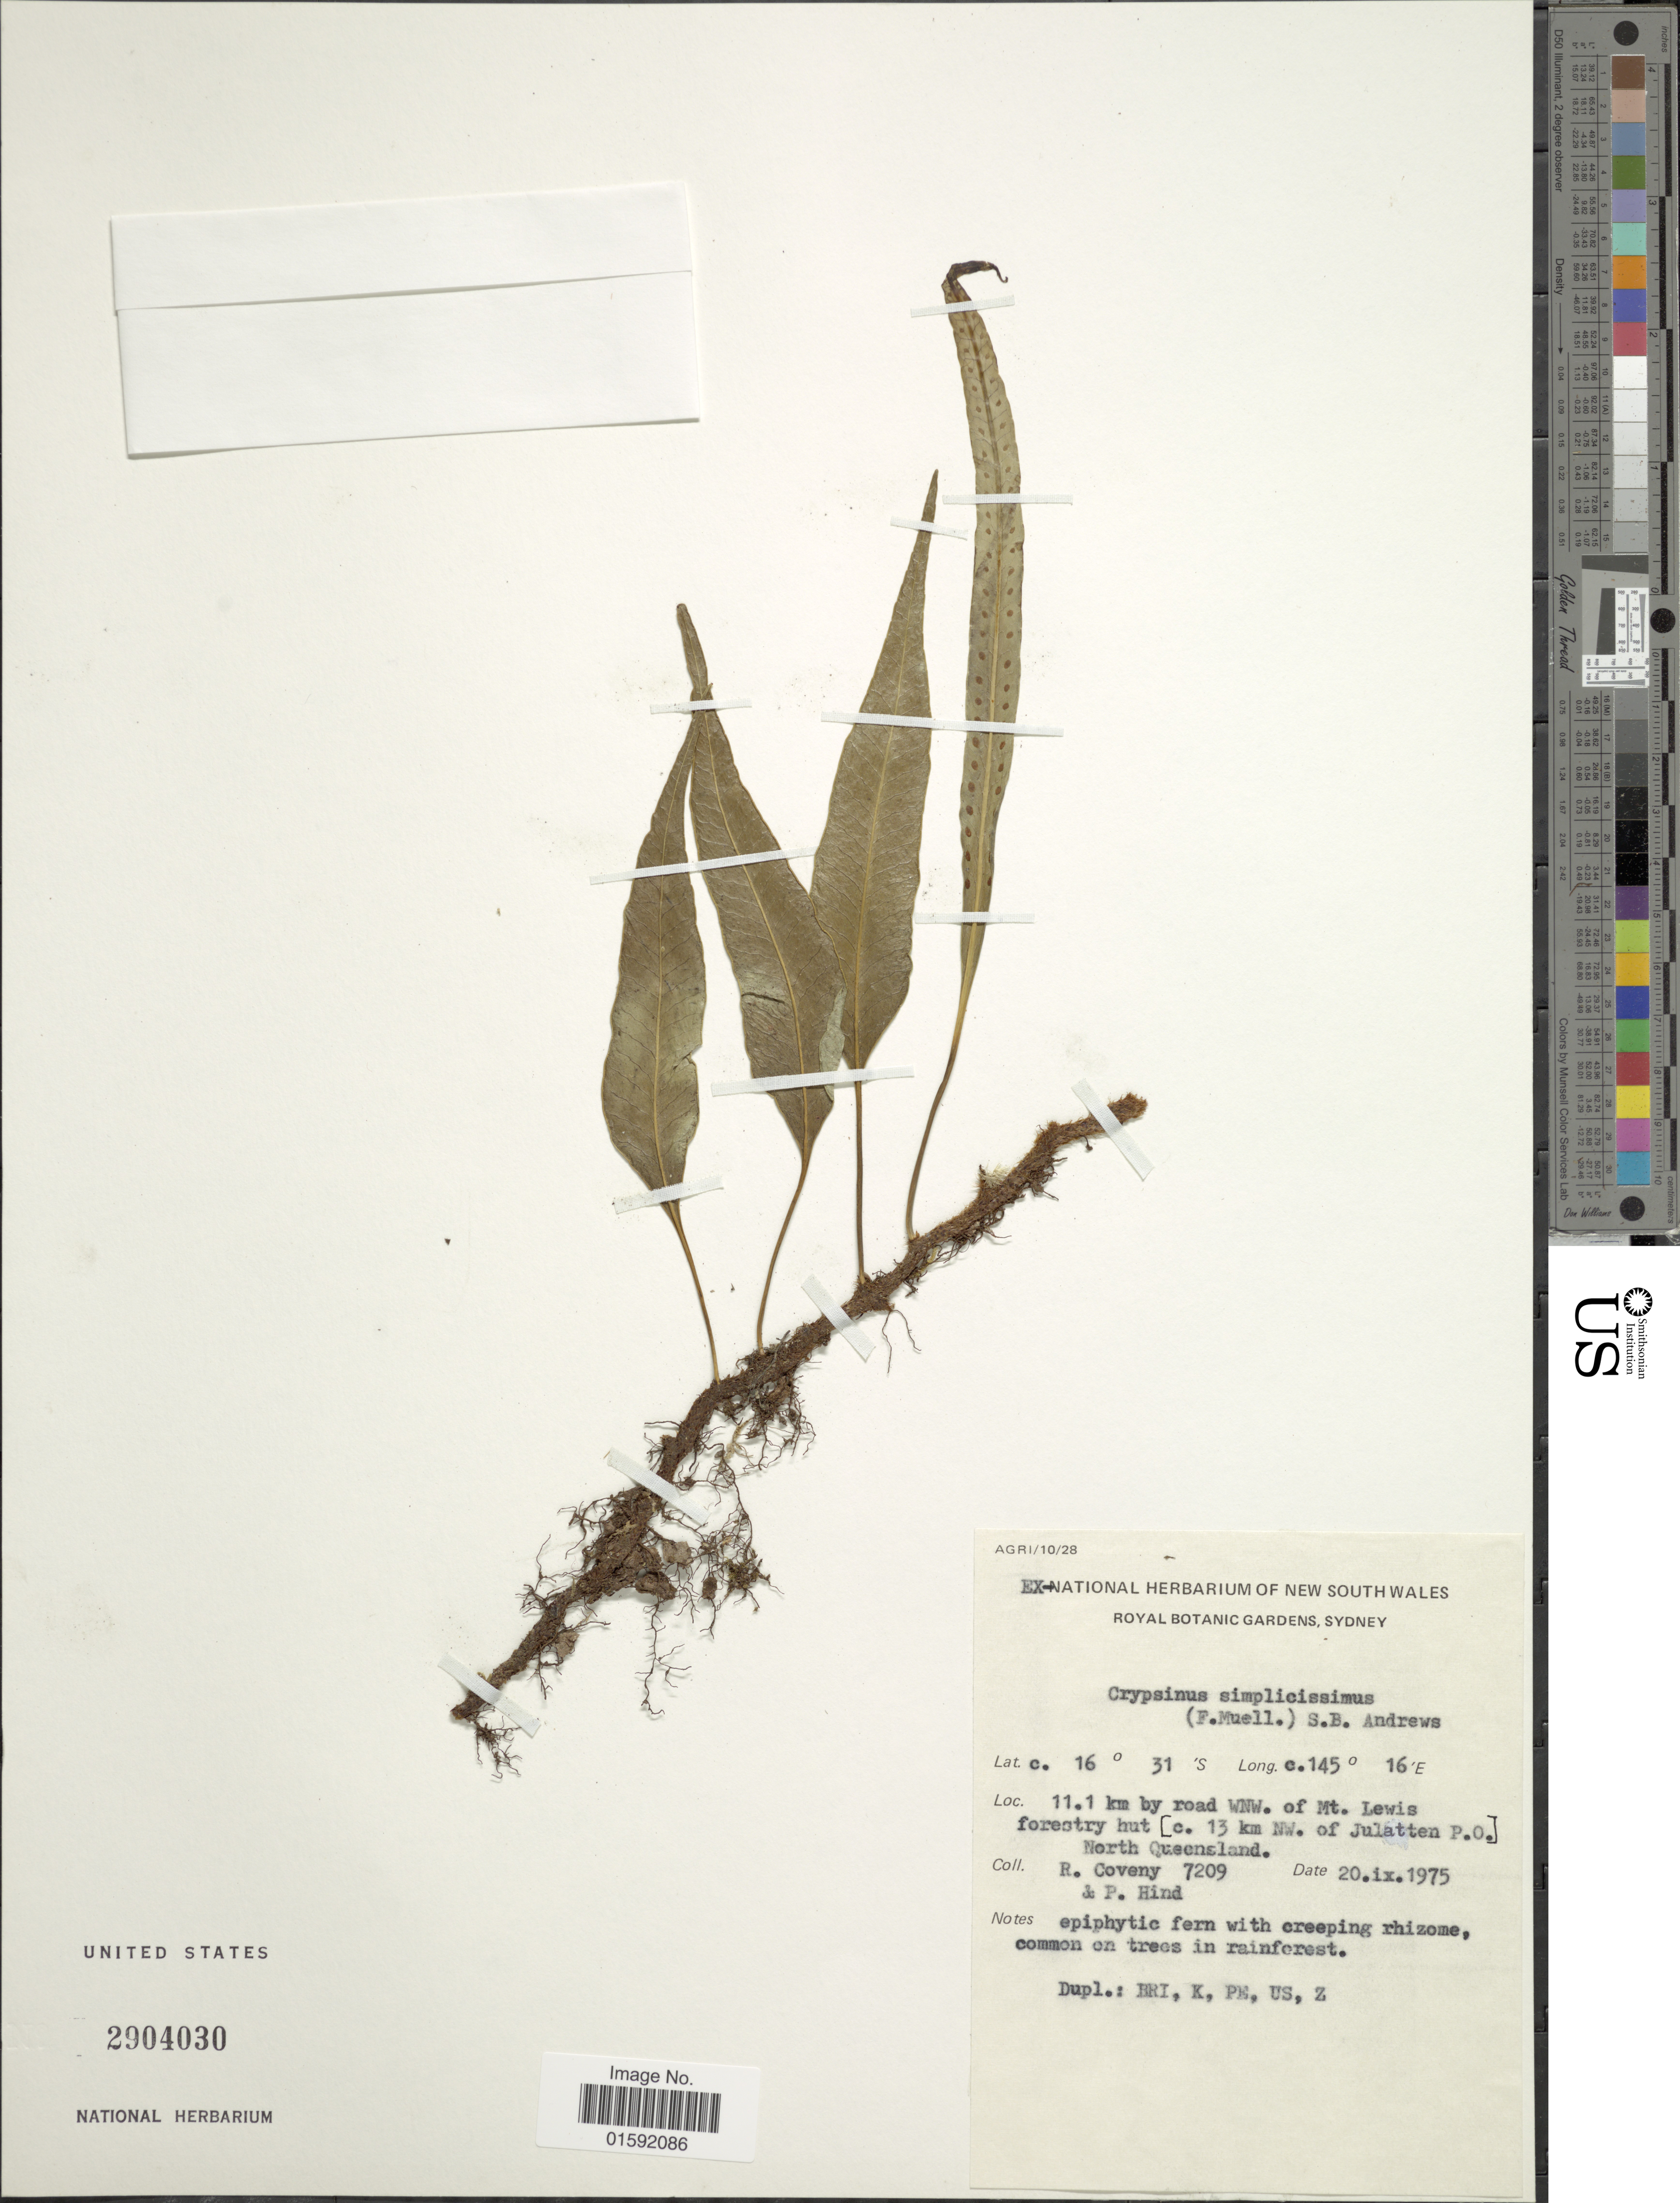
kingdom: Plantae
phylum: Tracheophyta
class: Polypodiopsida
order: Polypodiales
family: Polypodiaceae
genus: Selliguea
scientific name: Selliguea simplicissima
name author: (F. Muell.) Hovenkamp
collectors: R. Coveny & P. Hind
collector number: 7209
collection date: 1975-09-20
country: Australia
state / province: Queensland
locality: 11.1 km by road WNW. of Mt. Lewis, foresrty hut, North Queensland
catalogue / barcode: US 2904030